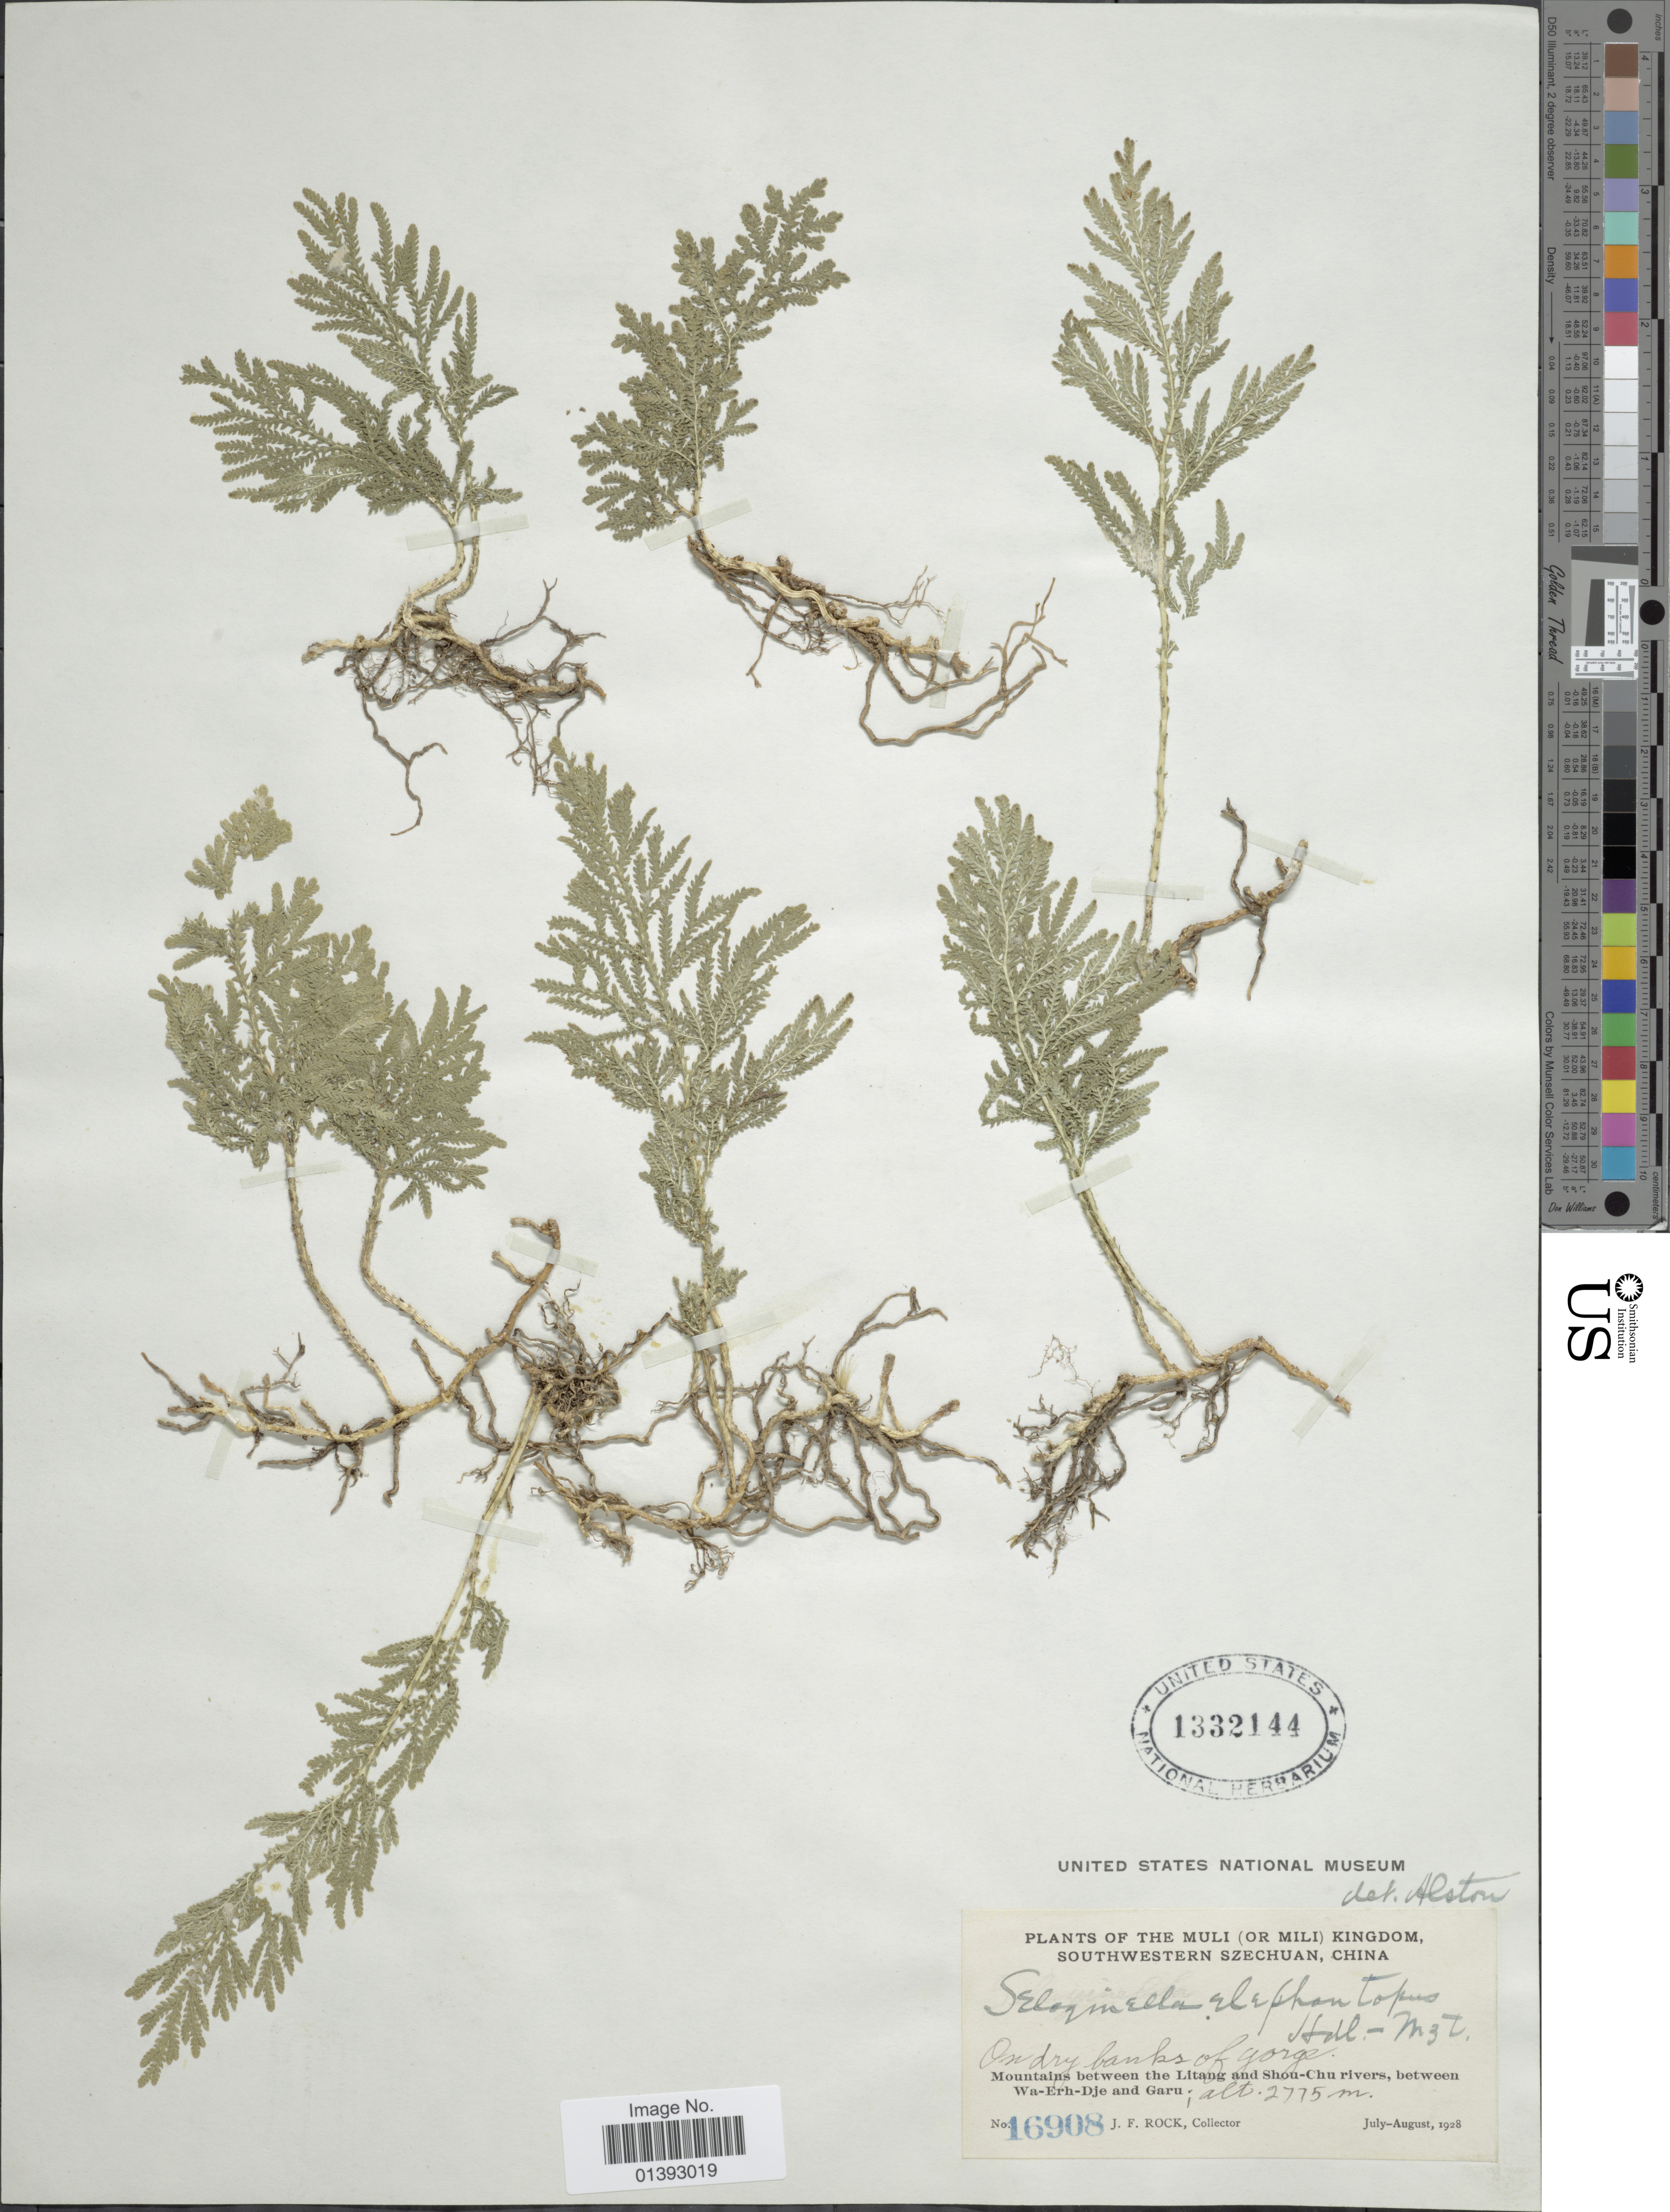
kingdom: Plantae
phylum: Tracheophyta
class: Lycopodiopsida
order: Selaginellales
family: Selaginellaceae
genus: Selaginella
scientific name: Selaginella mairei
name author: H. Lév.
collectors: J. Rock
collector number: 16908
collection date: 1928-07/1928-08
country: China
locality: Muli(or Mili) Kingdom, Southwestern Szechuan, Mountains between the Litang and Shou-Chu rivers, between Wa-Erh-Dje and Garu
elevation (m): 2775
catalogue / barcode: US 1332144